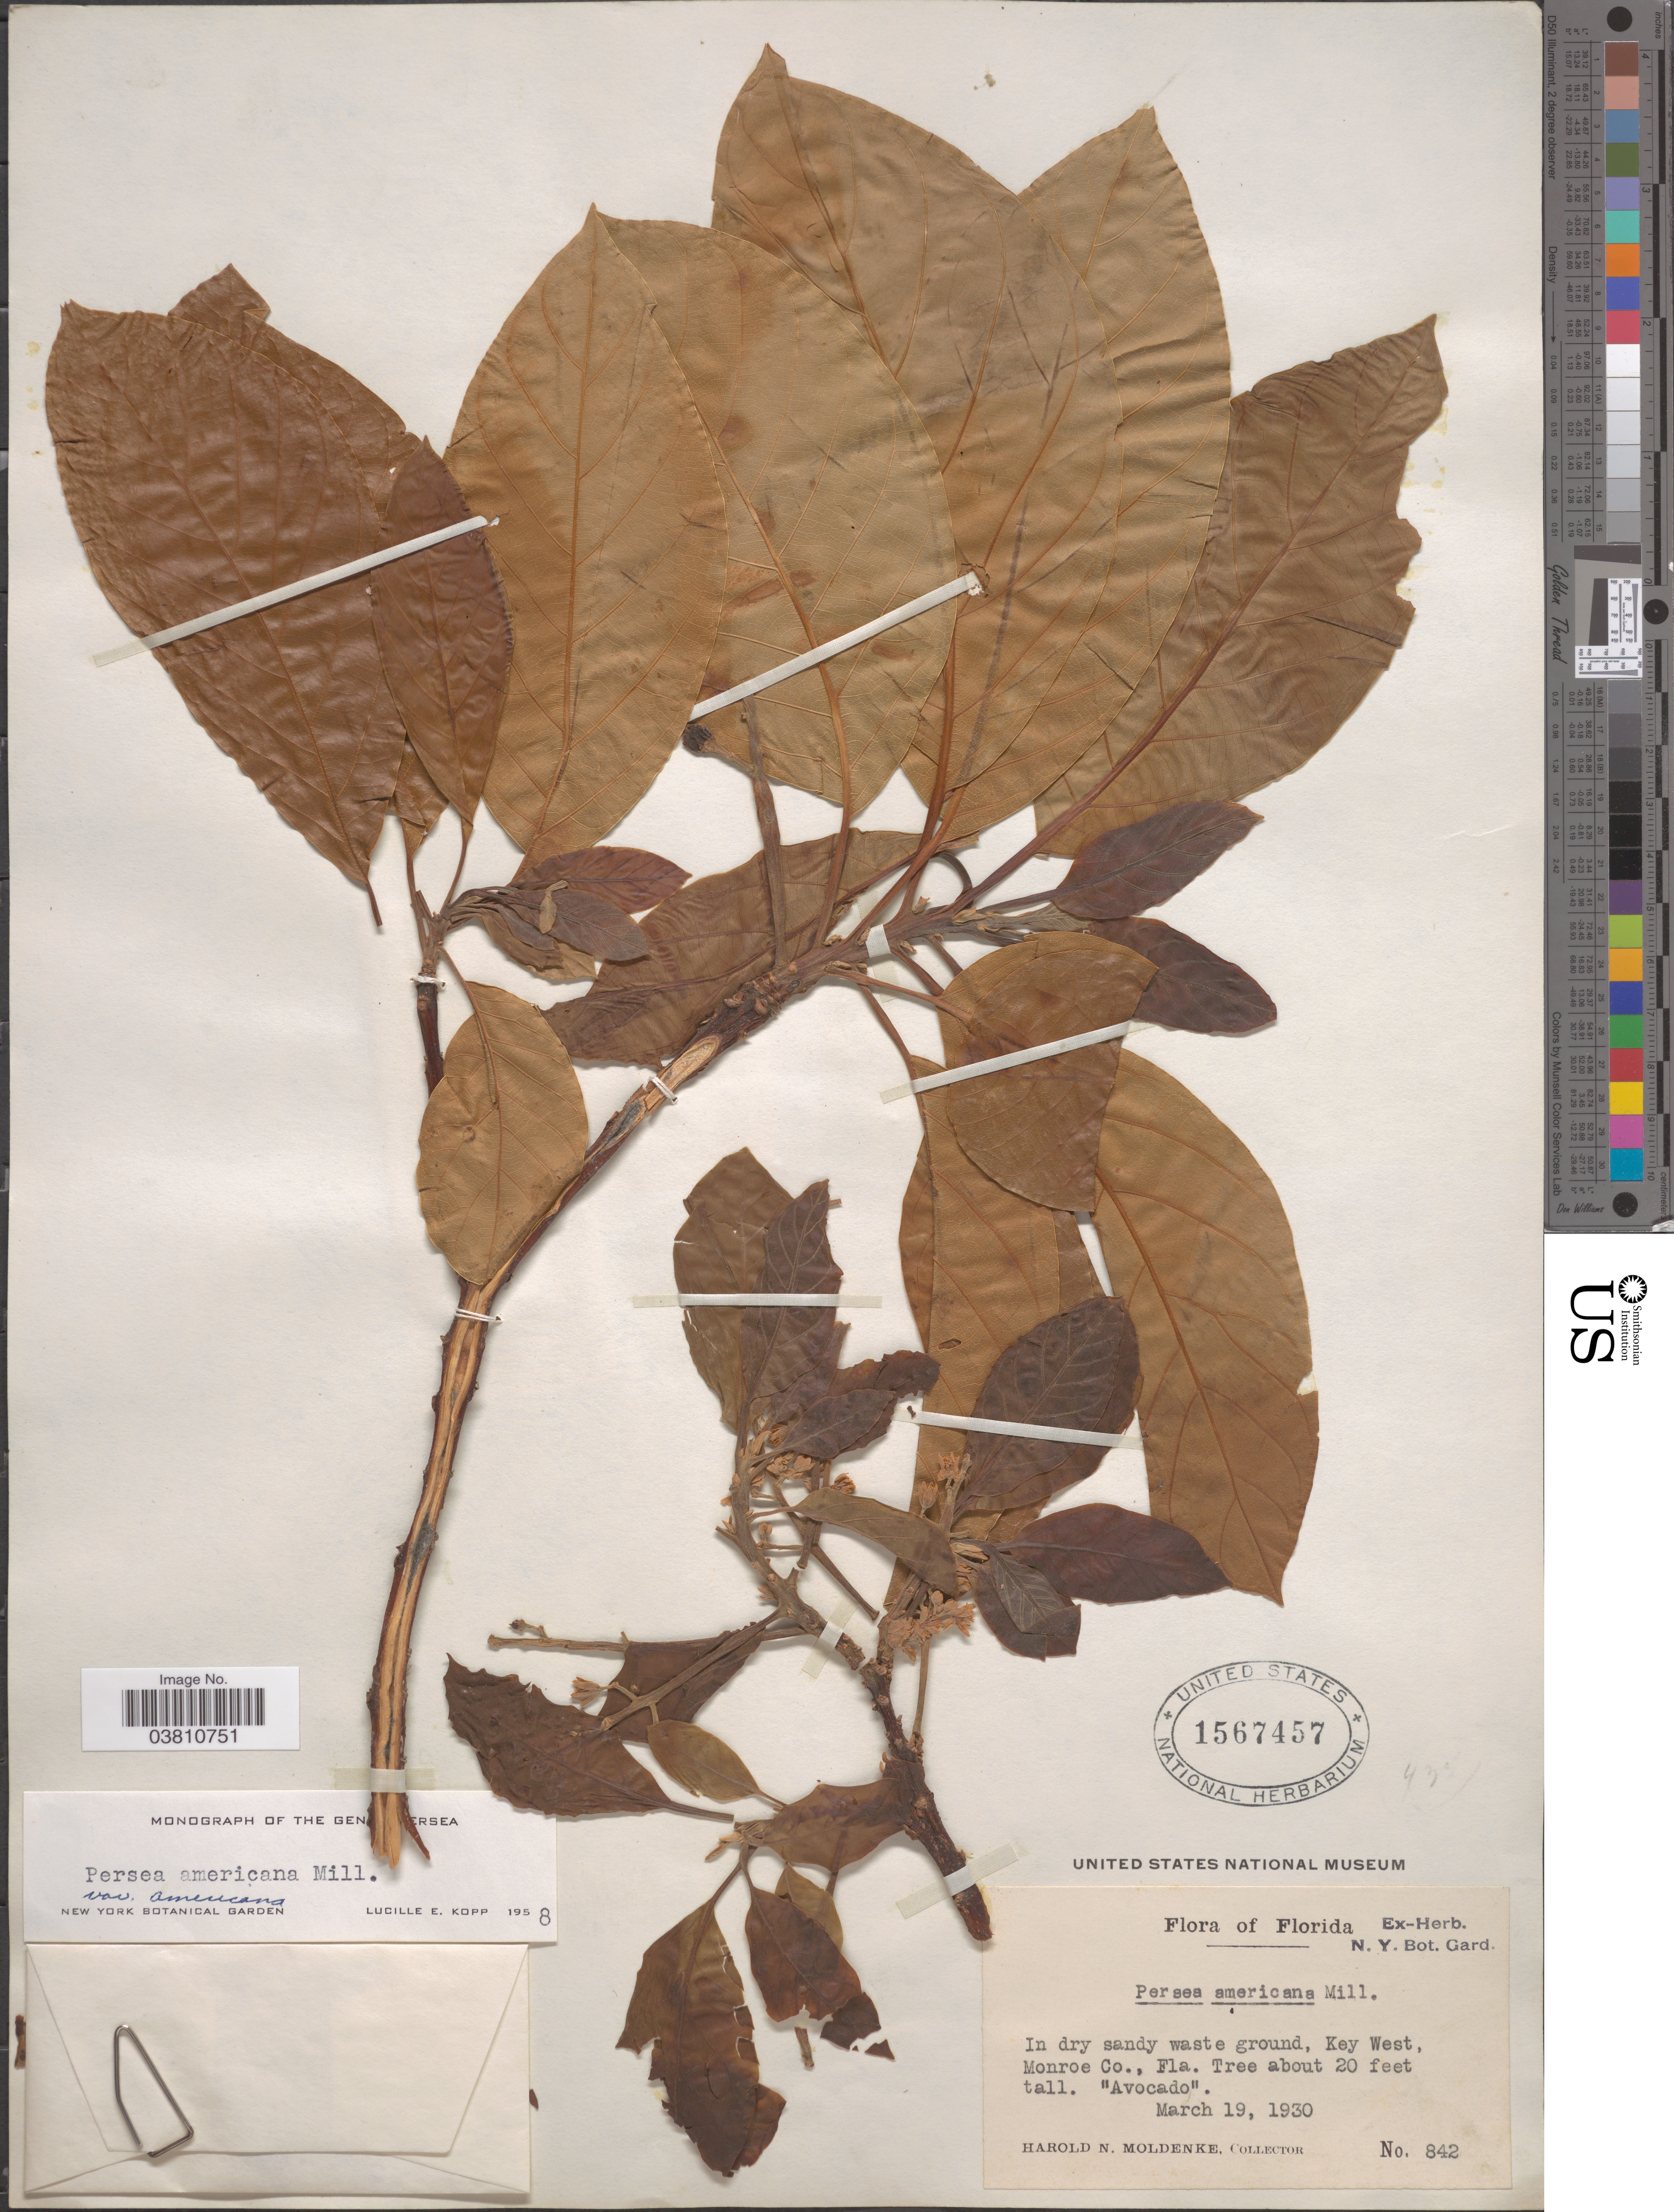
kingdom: Plantae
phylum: Tracheophyta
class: Magnoliopsida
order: Laurales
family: Lauraceae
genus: Persea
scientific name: Persea americana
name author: Mill.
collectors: H. N. Moldenke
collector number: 842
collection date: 1930-03-19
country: United States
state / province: Florida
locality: Key West, Monroe Co.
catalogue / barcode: US 1567457